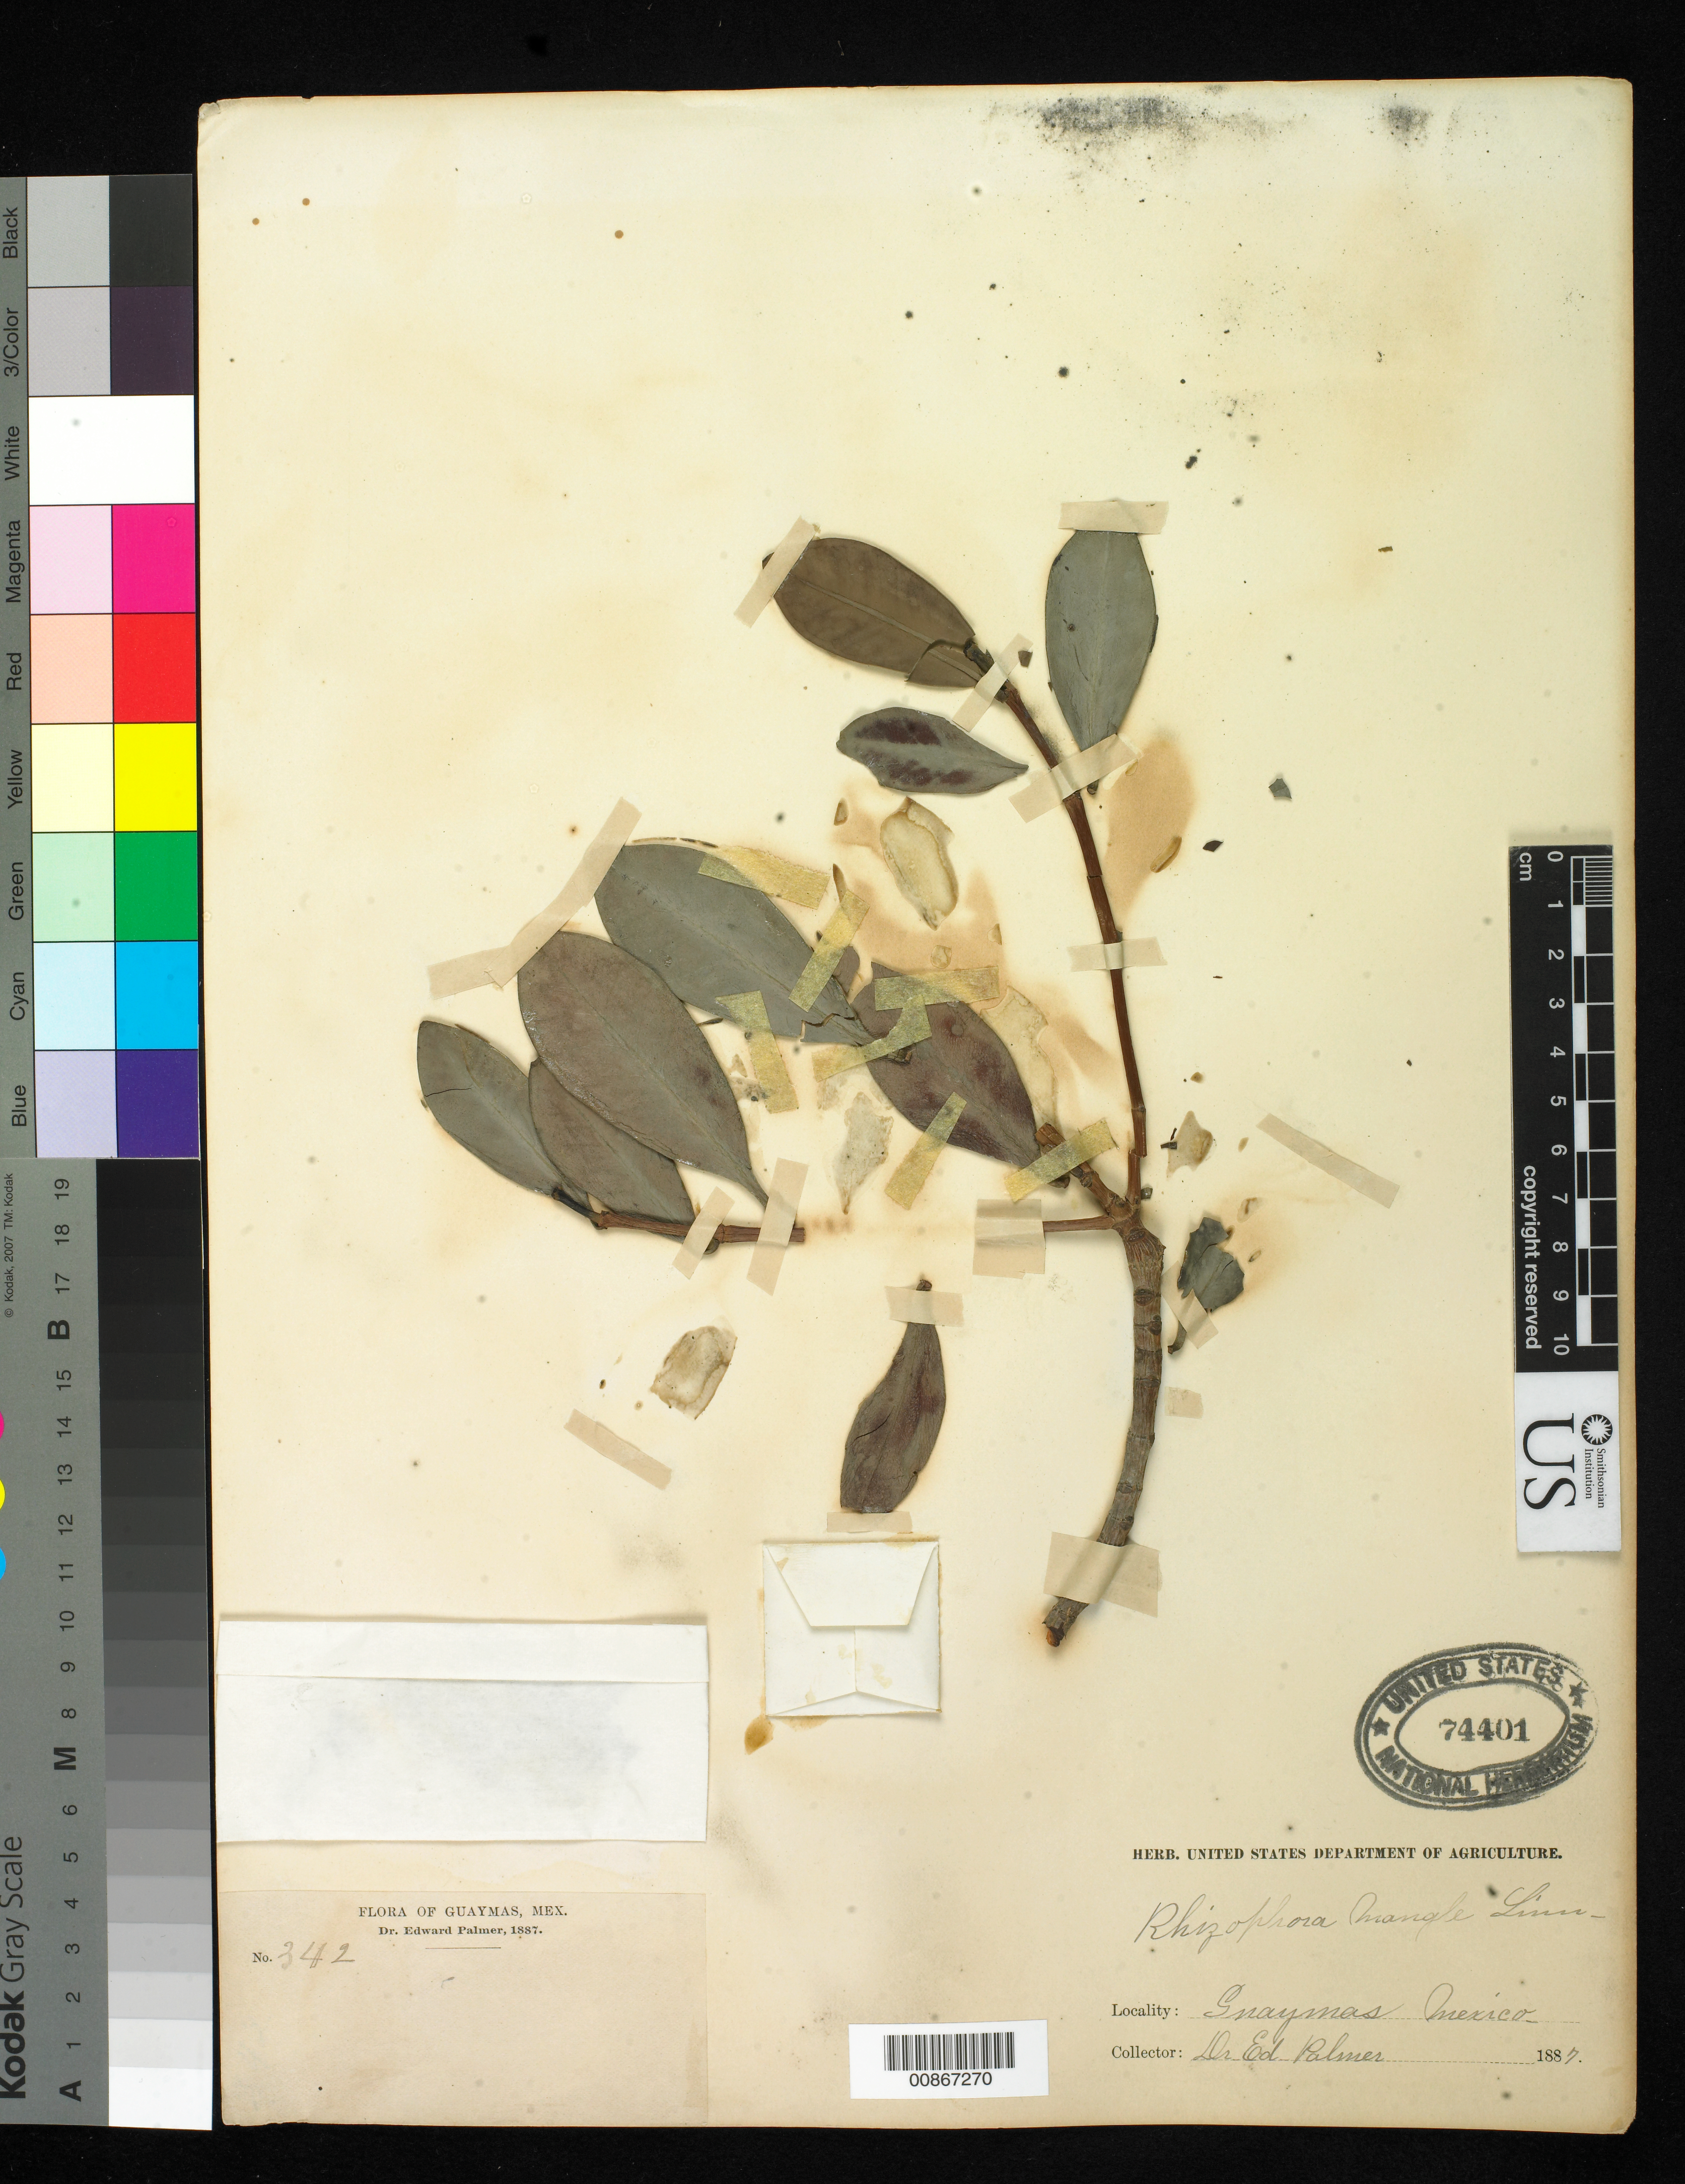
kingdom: Plantae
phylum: Tracheophyta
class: Magnoliopsida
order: Malpighiales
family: Rhizophoraceae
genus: Rhizophora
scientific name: Rhizophora mangle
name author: L.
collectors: E. Palmer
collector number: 342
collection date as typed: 1887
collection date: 1887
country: Mexico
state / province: Sonora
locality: Guaymas, Sonora.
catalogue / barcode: US 74401